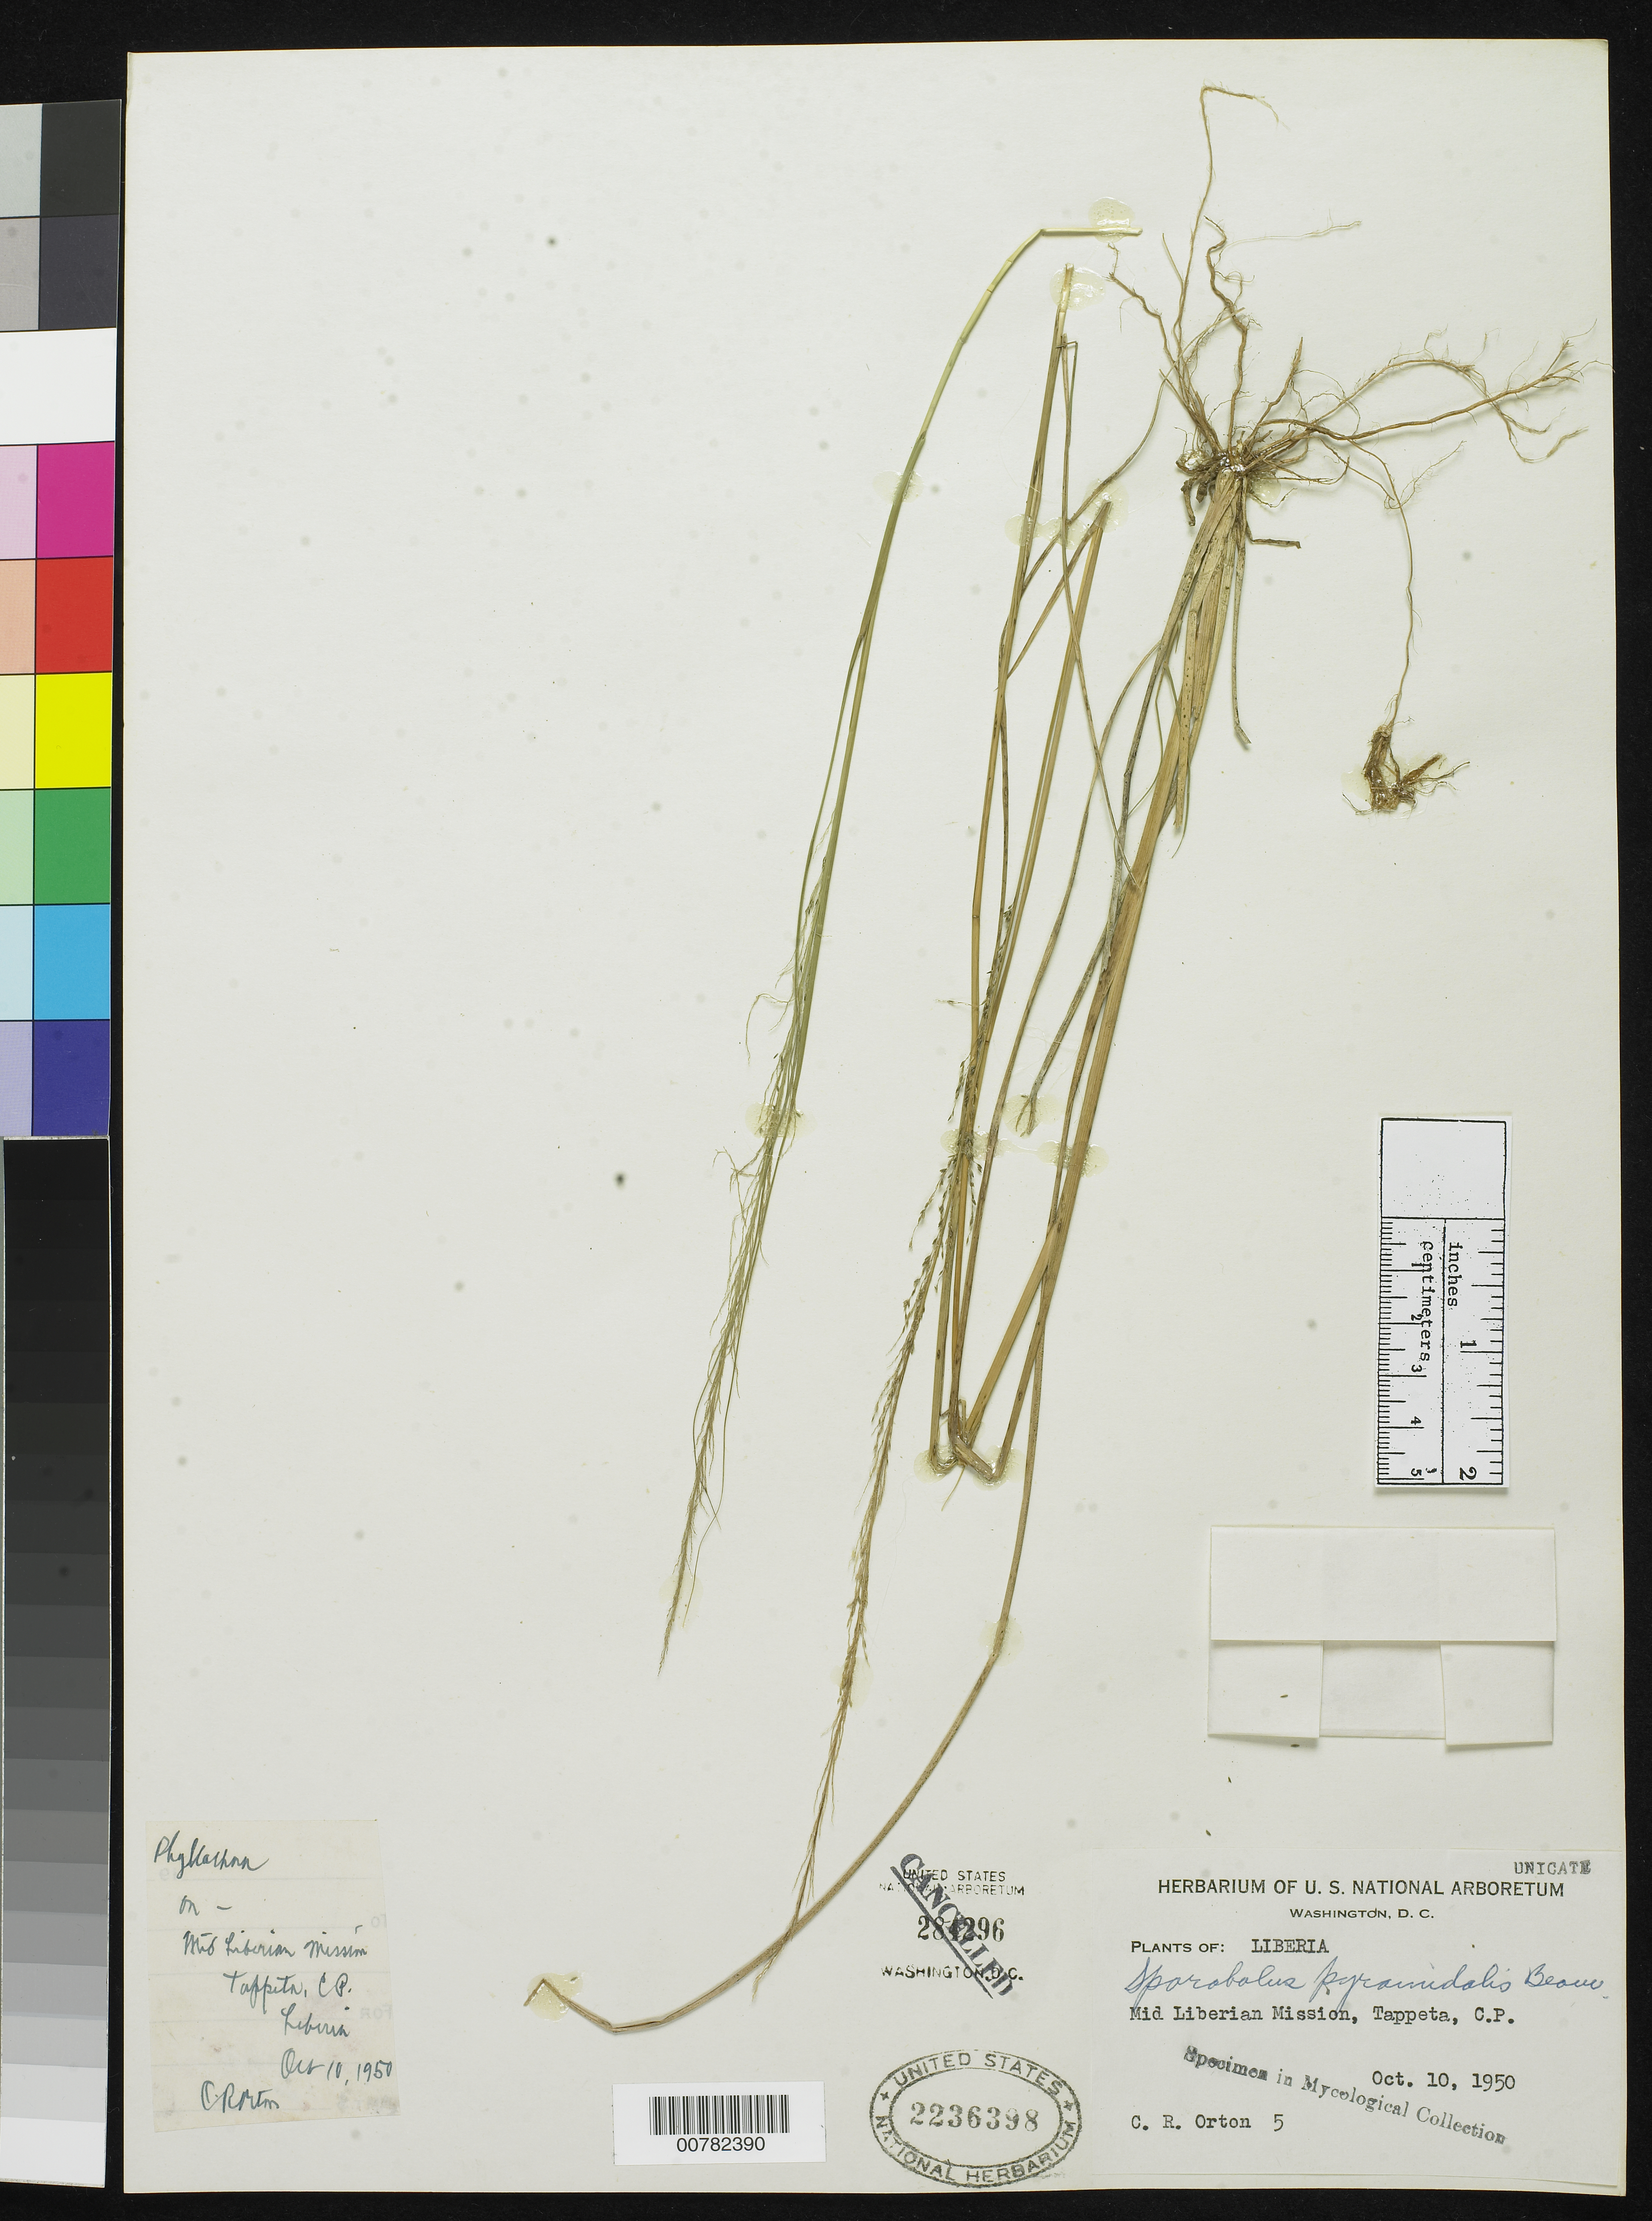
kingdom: Plantae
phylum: Tracheophyta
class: Liliopsida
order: Poales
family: Poaceae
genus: Sporobolus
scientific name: Sporobolus pyramidalis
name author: P. Beauv.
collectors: C. Orton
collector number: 5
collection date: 1950-10-10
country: Liberia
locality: Mid Liberian Mission, Tappeta, C.P.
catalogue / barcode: US 2236398